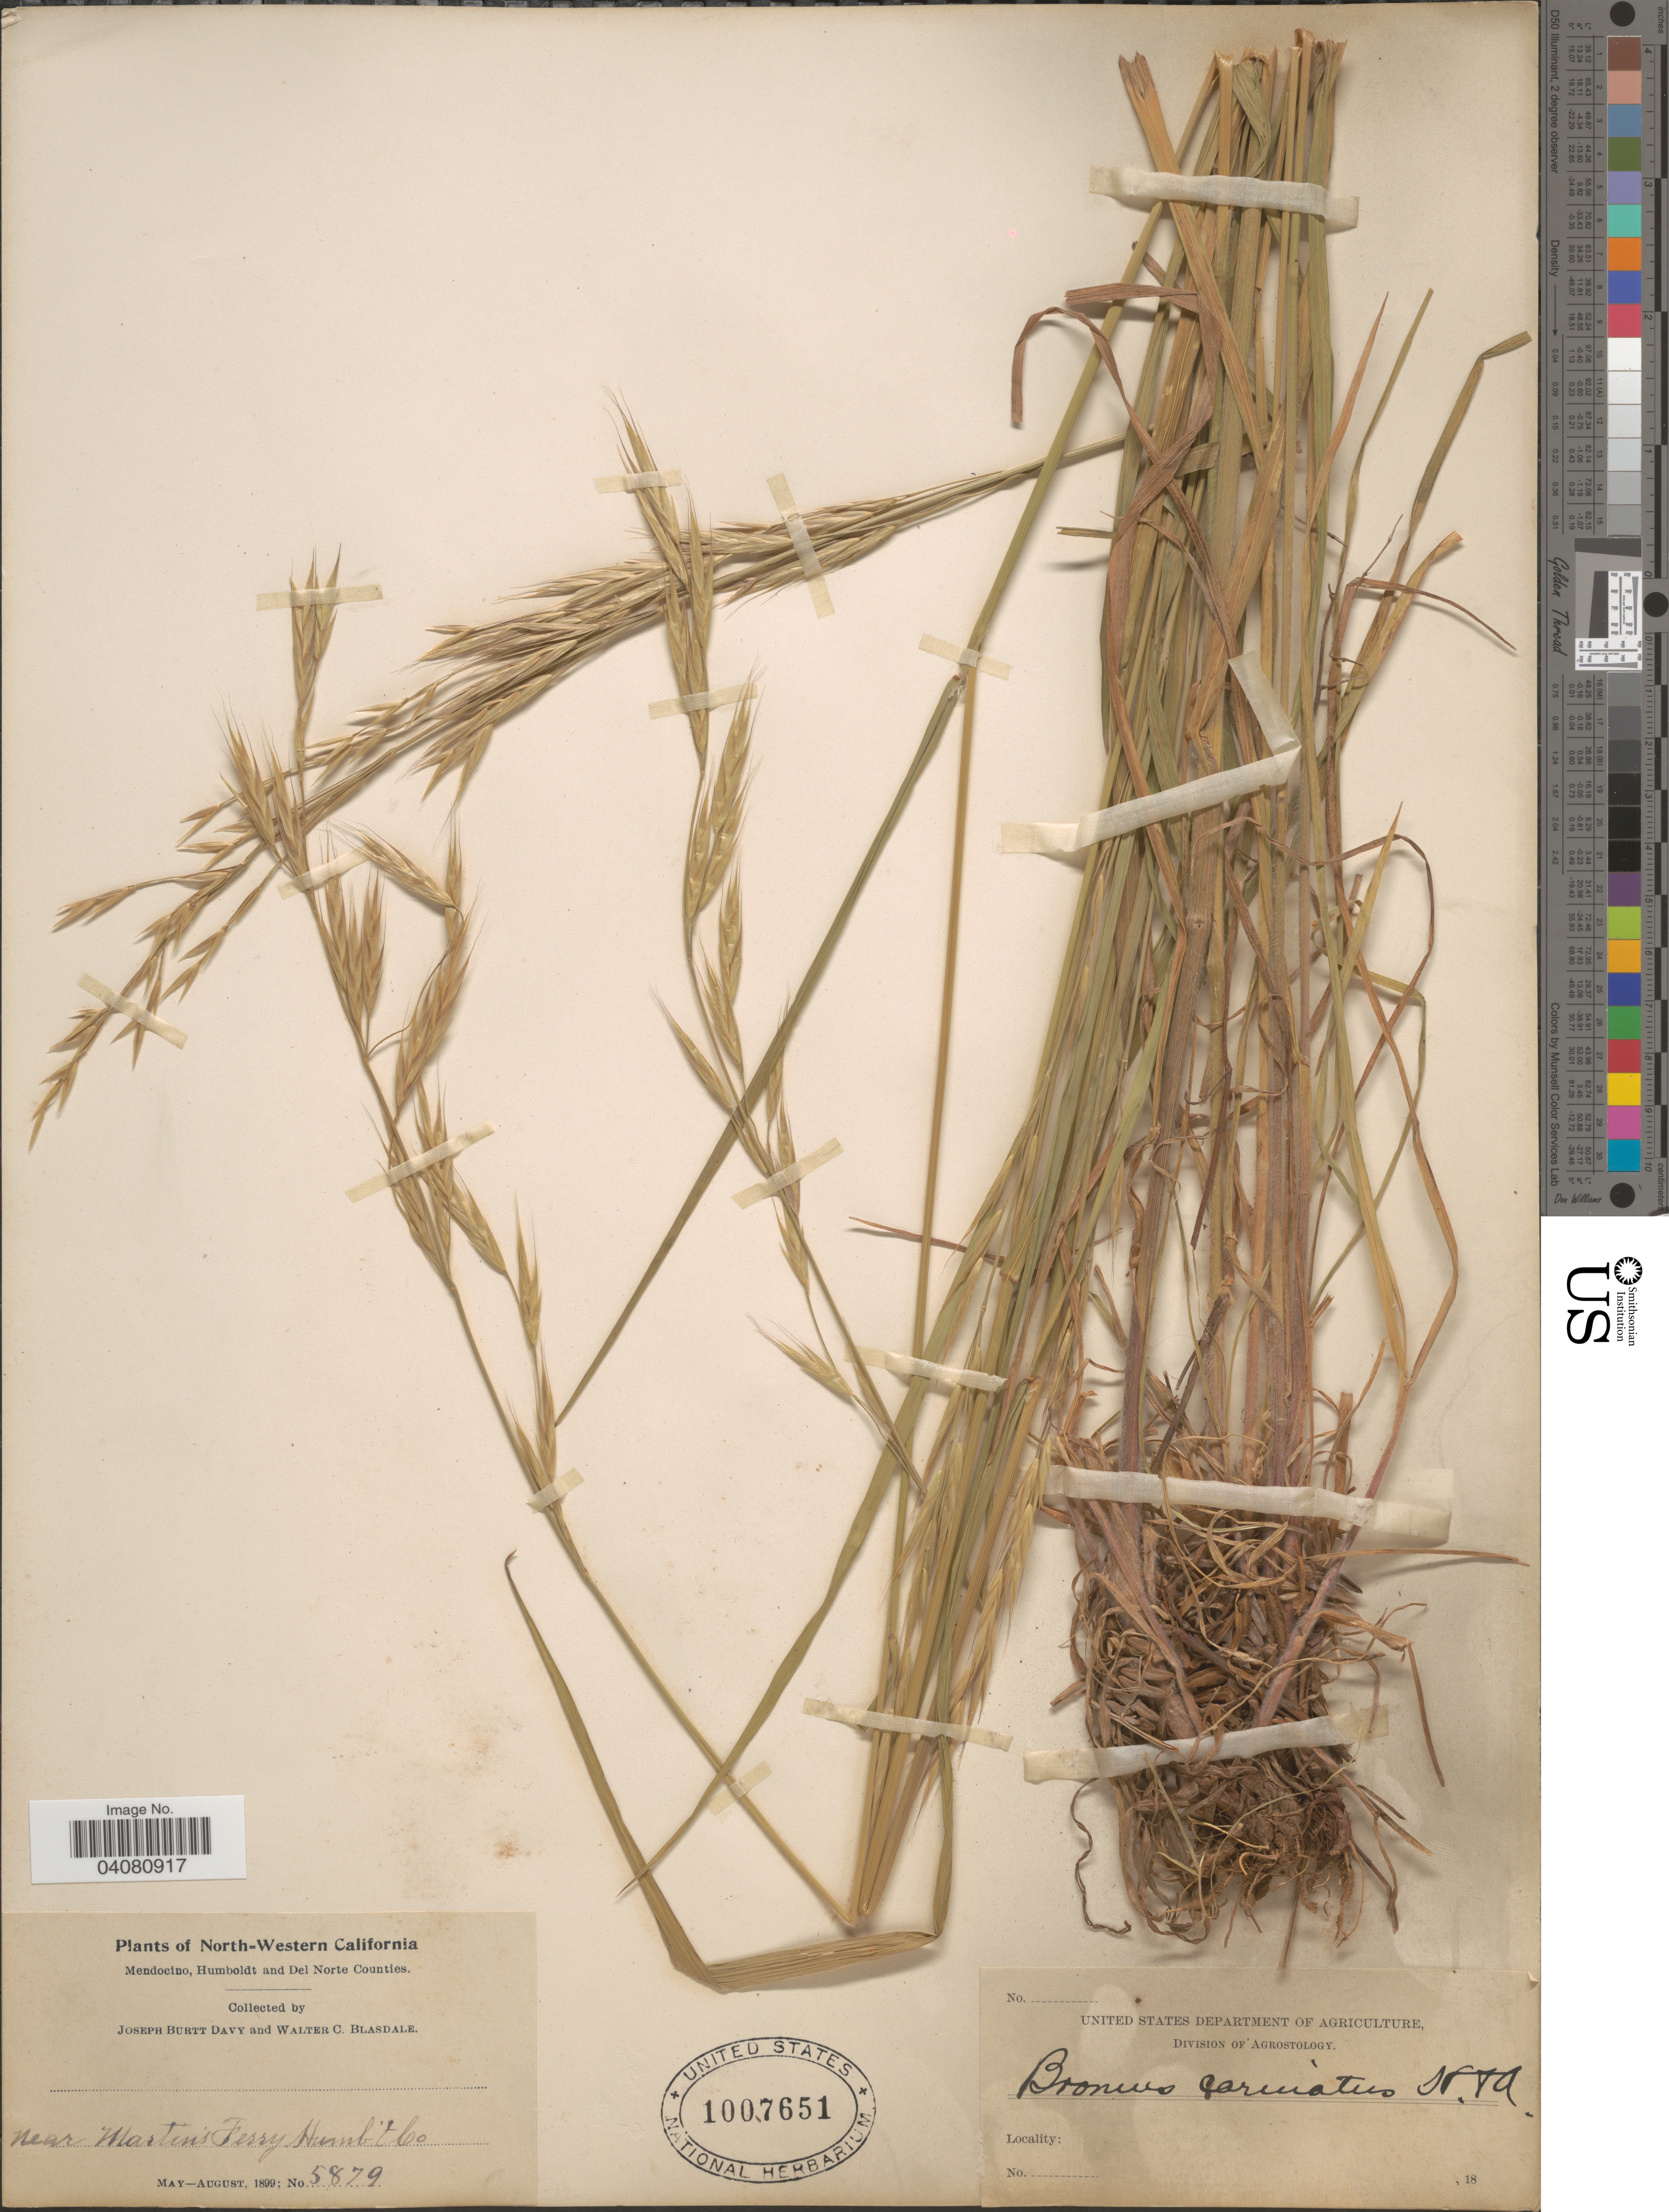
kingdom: Plantae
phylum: Tracheophyta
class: Liliopsida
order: Poales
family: Poaceae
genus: Bromus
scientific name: Bromus carinatus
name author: Hook. & Arn.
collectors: J. Burtt Davy & W. Blasdale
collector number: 5879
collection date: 1899-05/1899-08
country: United States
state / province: California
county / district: Humboldt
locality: North-Western California. Near Marten's Ferry Humb't Co.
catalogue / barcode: US 1007651